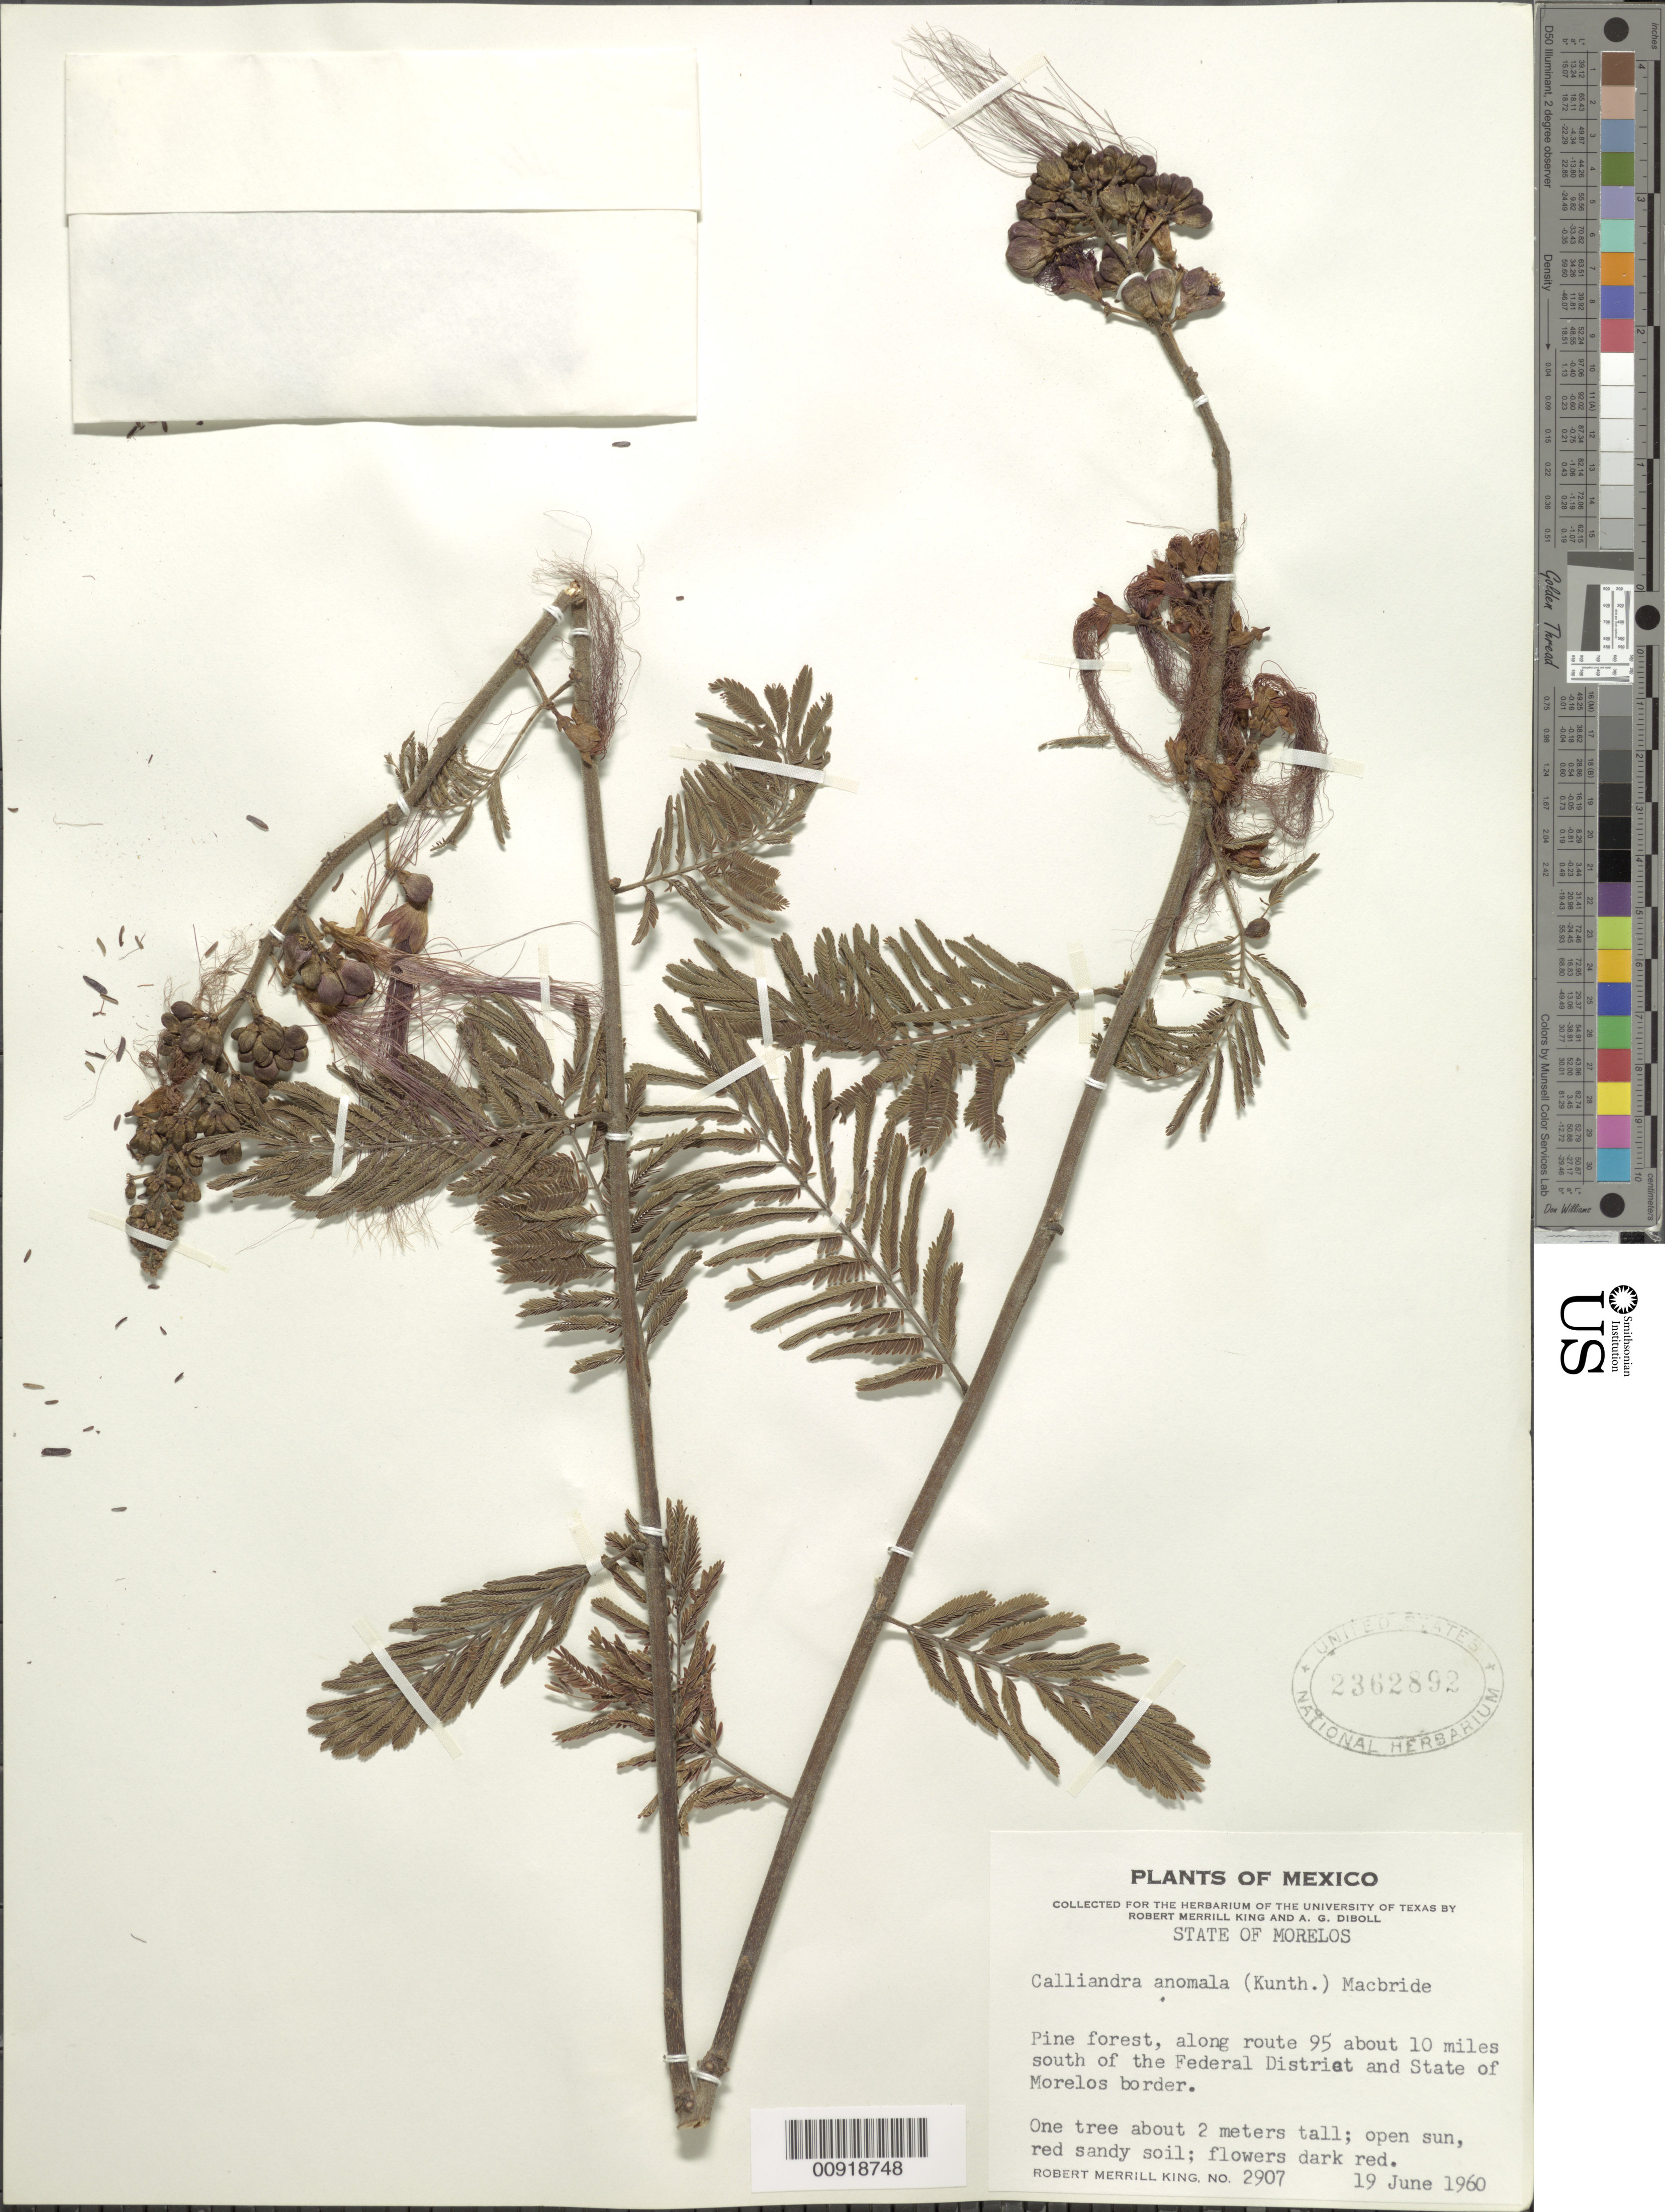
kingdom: Plantae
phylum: Tracheophyta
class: Magnoliopsida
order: Fabales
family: Fabaceae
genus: Calliandra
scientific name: Calliandra anomala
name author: (Kunth) J.F. Macbr.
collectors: R. M. King & A. Diboll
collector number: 2907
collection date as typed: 19 Jun 1960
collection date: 1960-06-19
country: Mexico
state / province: Morelos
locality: Pine forest along route 95, about 10 miles south of Federal Dsitrict and State of Morelos border.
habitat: Open sun, red sandy soil. Pine forest.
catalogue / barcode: US 2362892